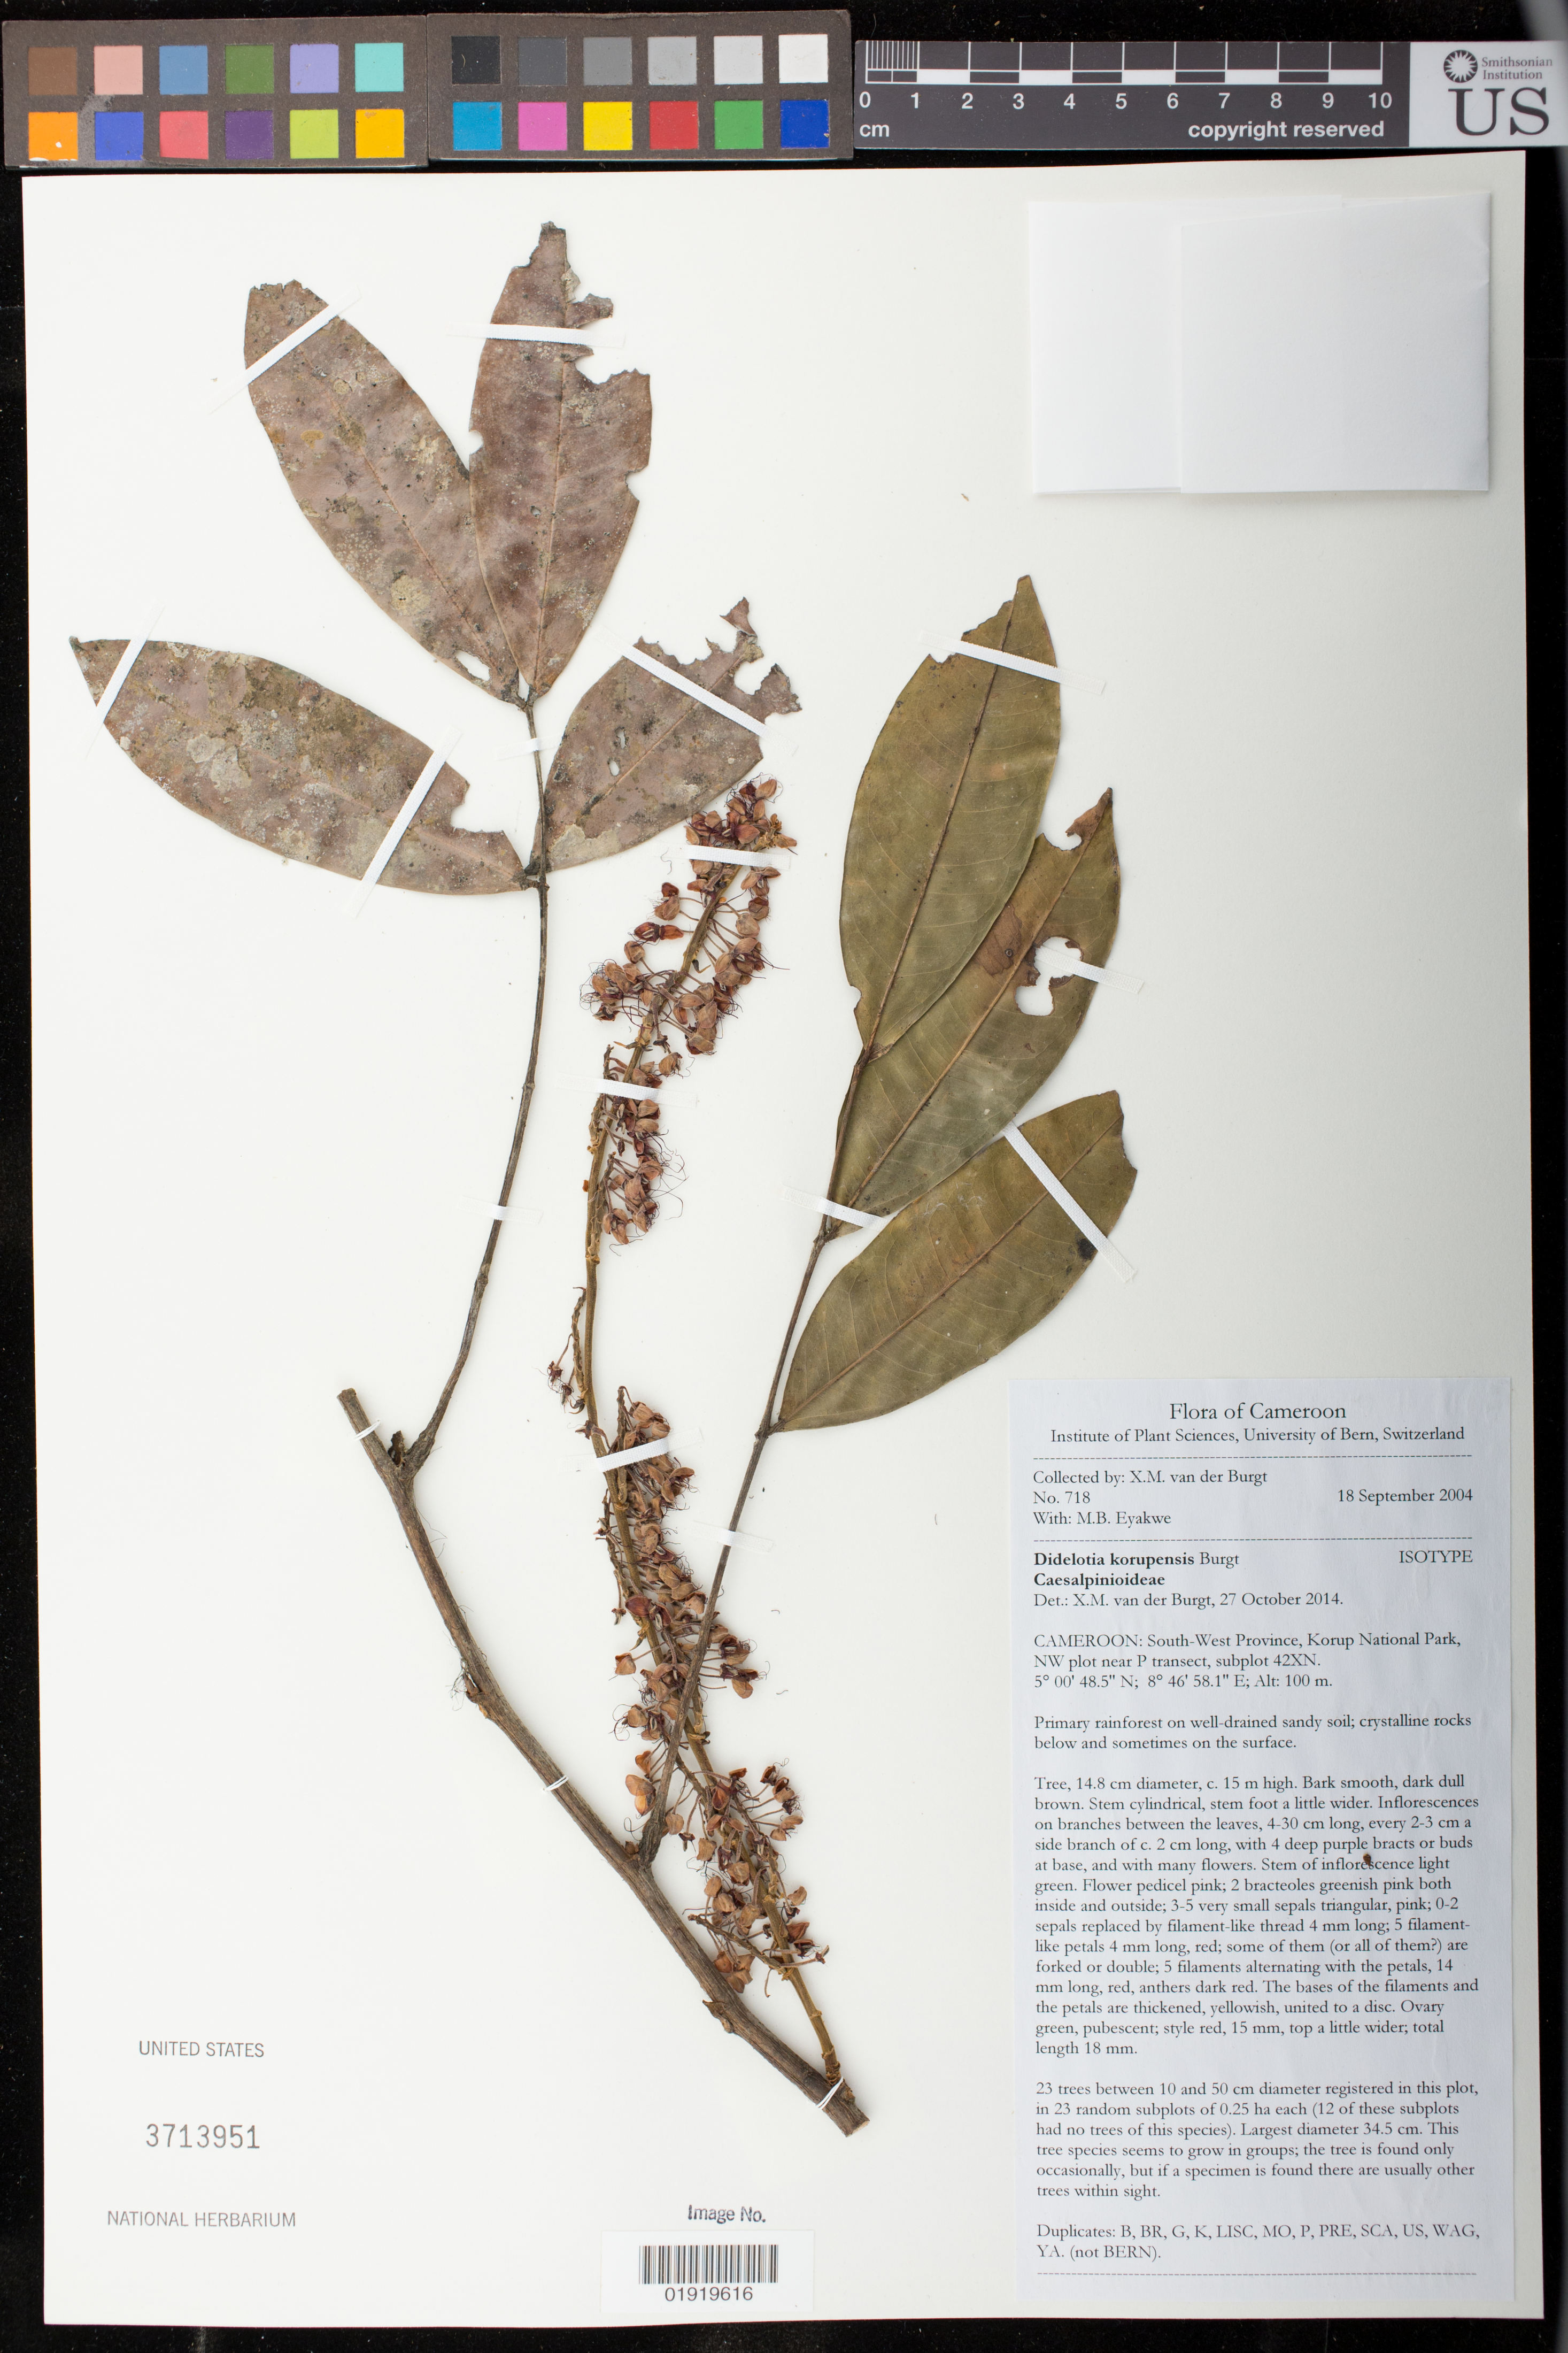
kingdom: Plantae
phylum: Tracheophyta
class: Magnoliopsida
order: Fabales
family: Fabaceae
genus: Didelotia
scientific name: Didelotia korupensis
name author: Burgt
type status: Isotype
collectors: X. M. van der Burgt & M. Eyakwe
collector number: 718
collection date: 2004-09-18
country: Cameroon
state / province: Sud-Ouest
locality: South-West Province, Korup National Park, NW plot near P transect, subplot 42XN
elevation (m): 100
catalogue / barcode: US 3713951